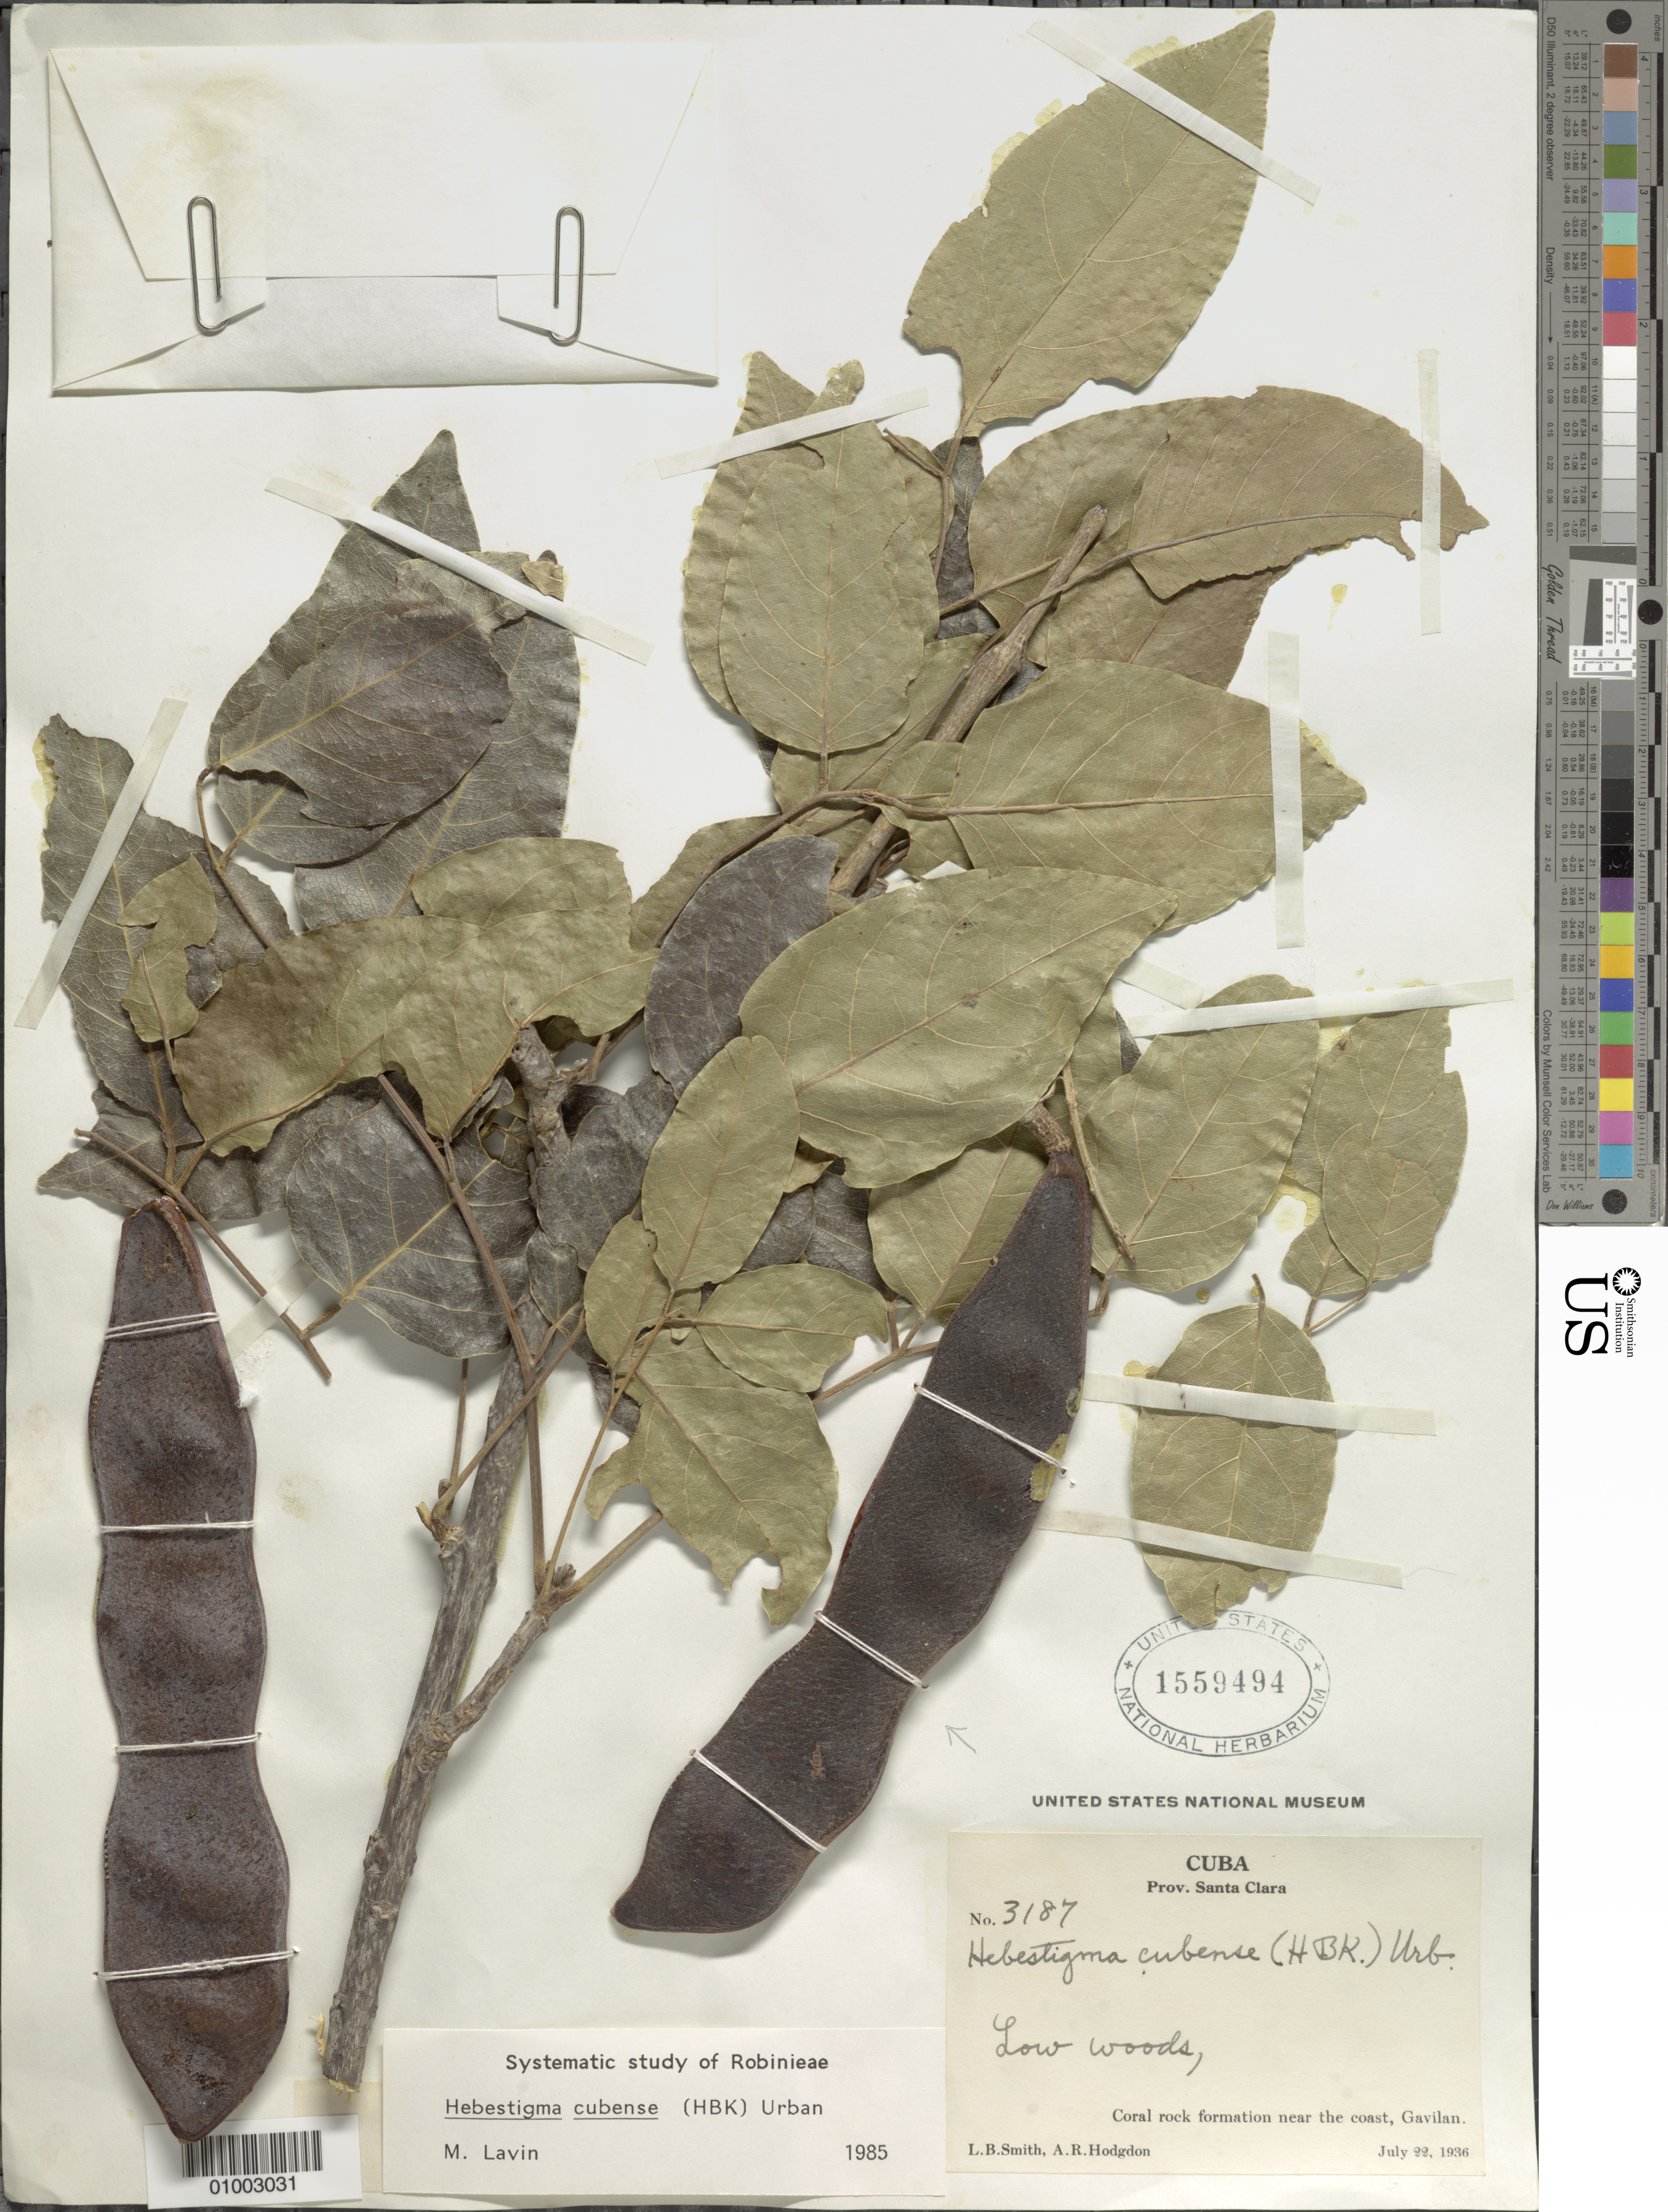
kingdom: Plantae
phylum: Tracheophyta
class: Magnoliopsida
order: Fabales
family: Fabaceae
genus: Hebestigma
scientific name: Hebestigma cubense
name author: (Kunth) Urb.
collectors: A. R. Hodgdon & L. Smith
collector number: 3187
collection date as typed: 22 Jul 1936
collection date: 1936-07-22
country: Cuba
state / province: Villa Clara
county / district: Santa Clara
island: Cuba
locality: Coral rock formation near coast, Gavilon, low woods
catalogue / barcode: US 1559494